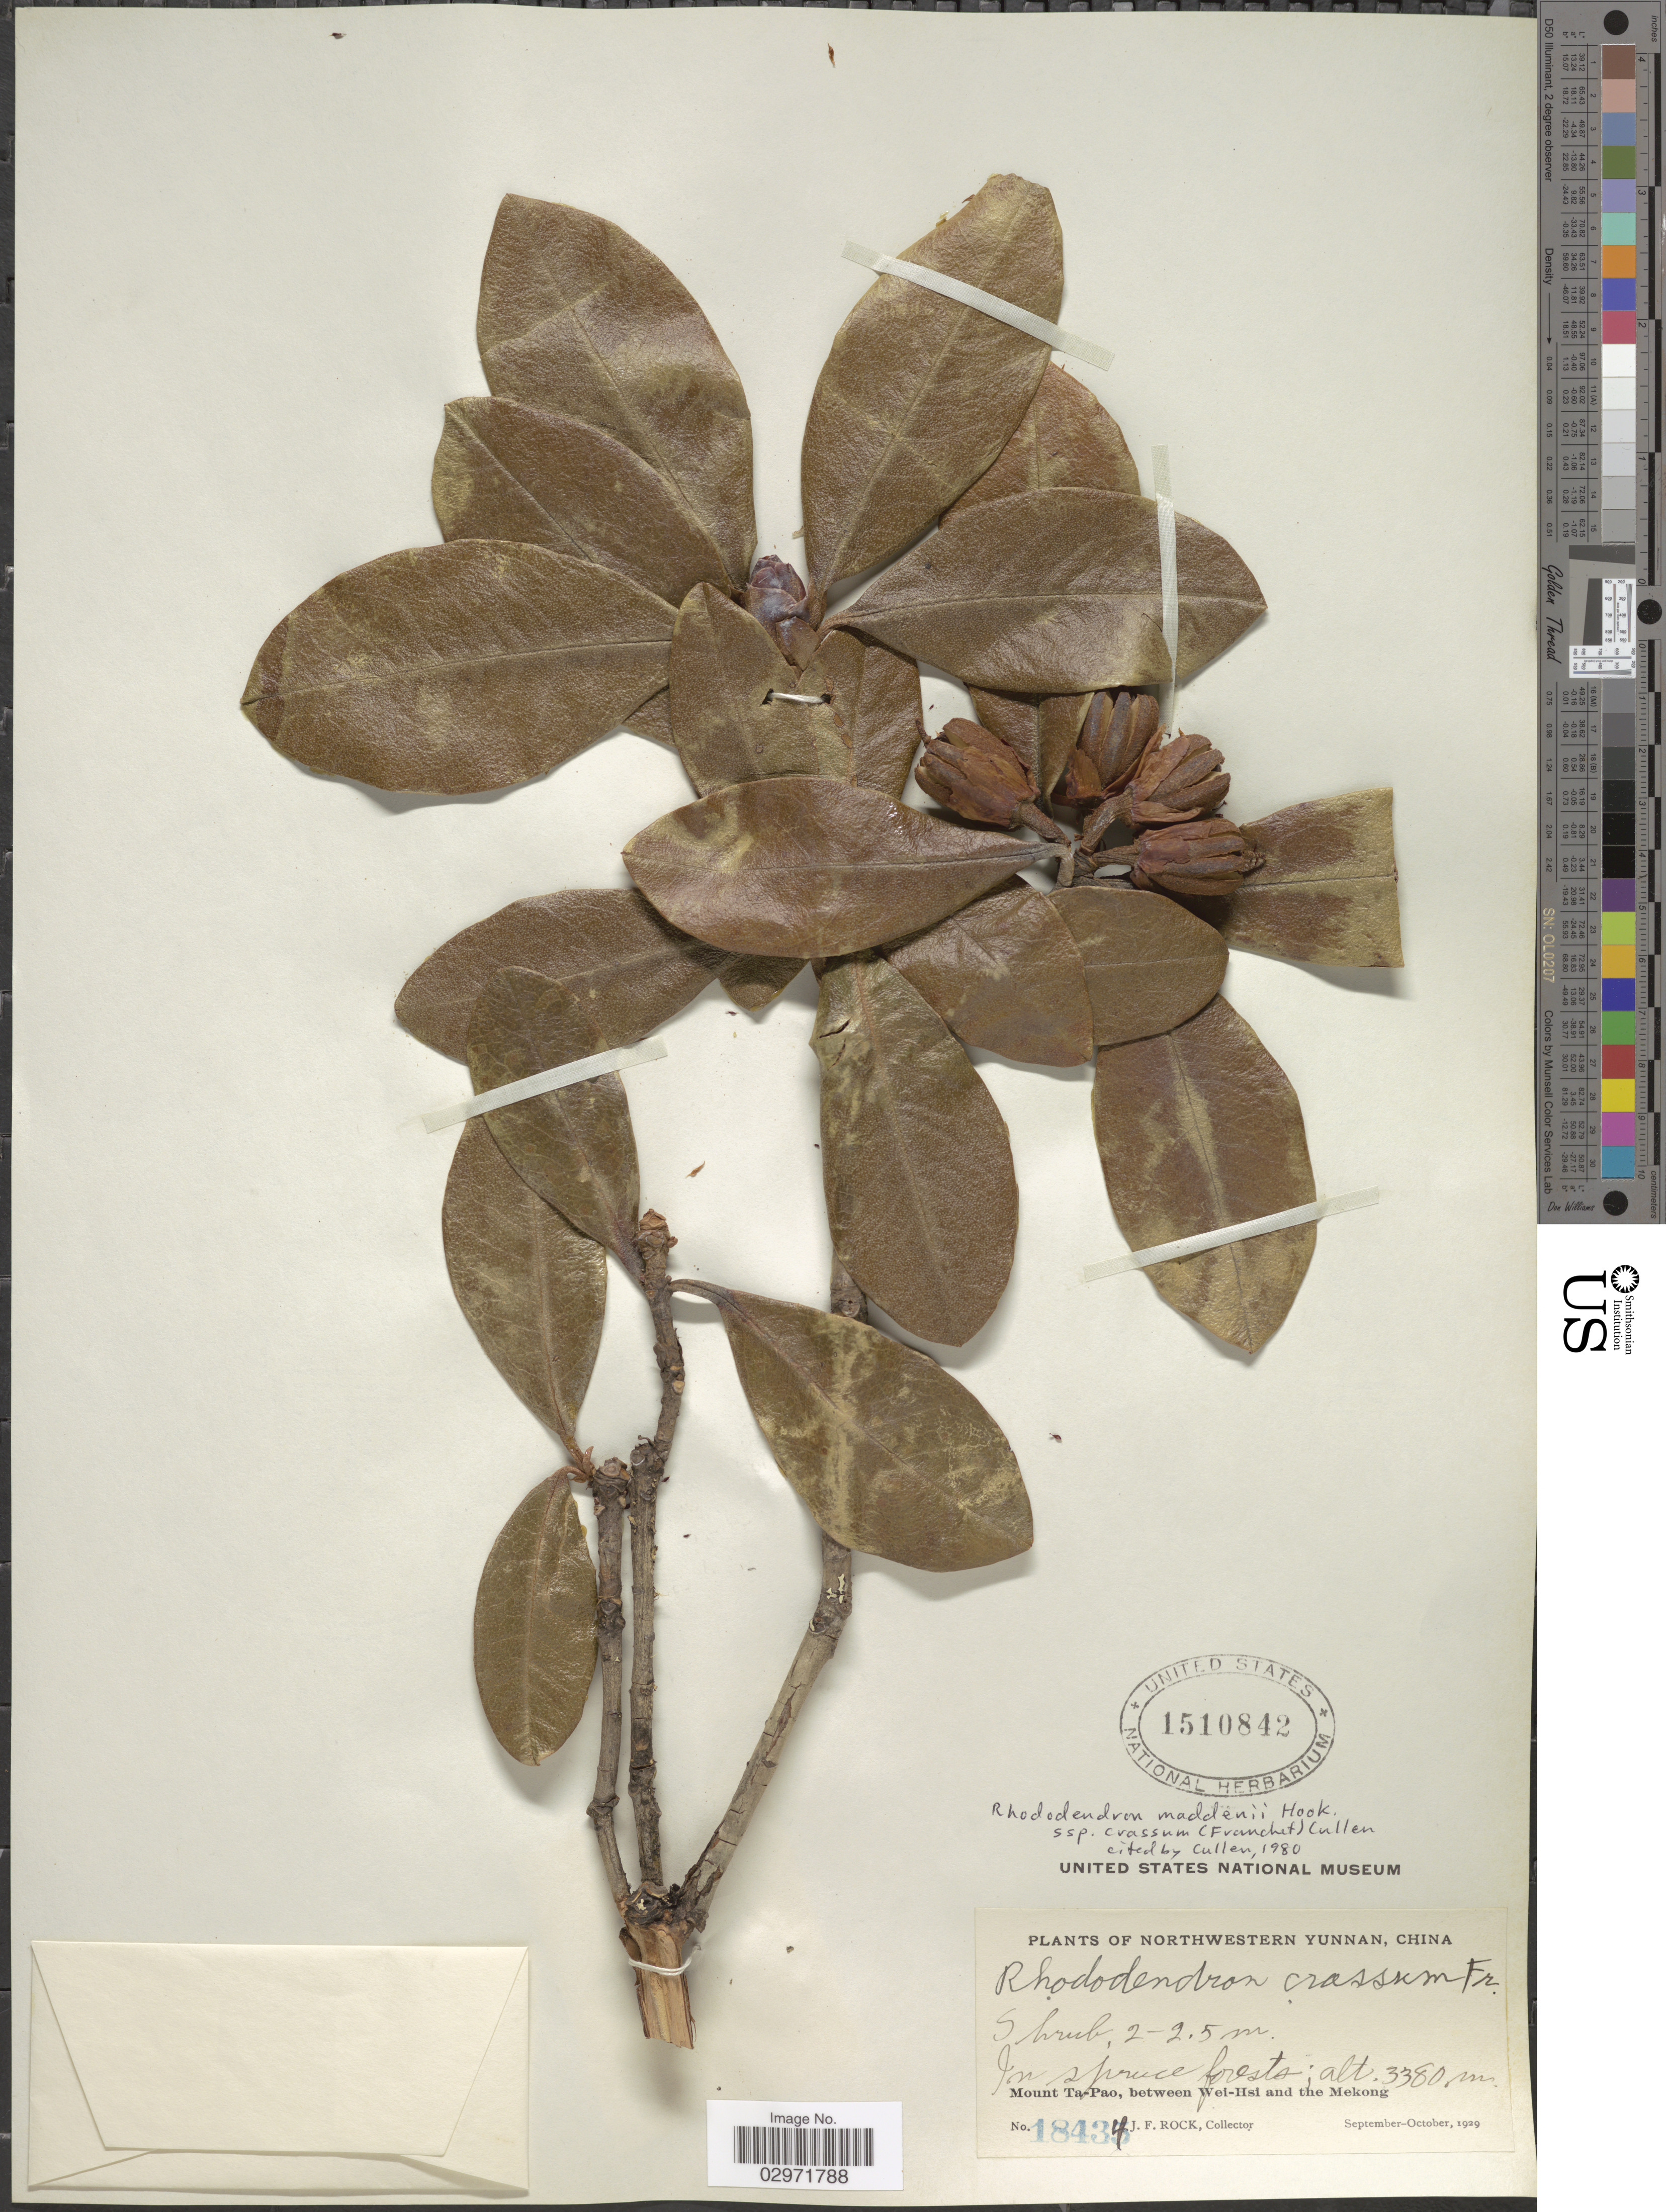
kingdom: Plantae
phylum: Tracheophyta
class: Magnoliopsida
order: Ericales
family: Ericaceae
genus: Rhododendron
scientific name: Rhododendron maddenii subsp. crassum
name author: (Franch.) Cullen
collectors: J. Rock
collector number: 18434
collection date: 1929-09/1929-10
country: China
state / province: Yunnan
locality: Northwestern Yunnan. Mount Ta-Pao, between Wei-Hsi and the Mekong.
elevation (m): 3380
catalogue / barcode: US 1510842